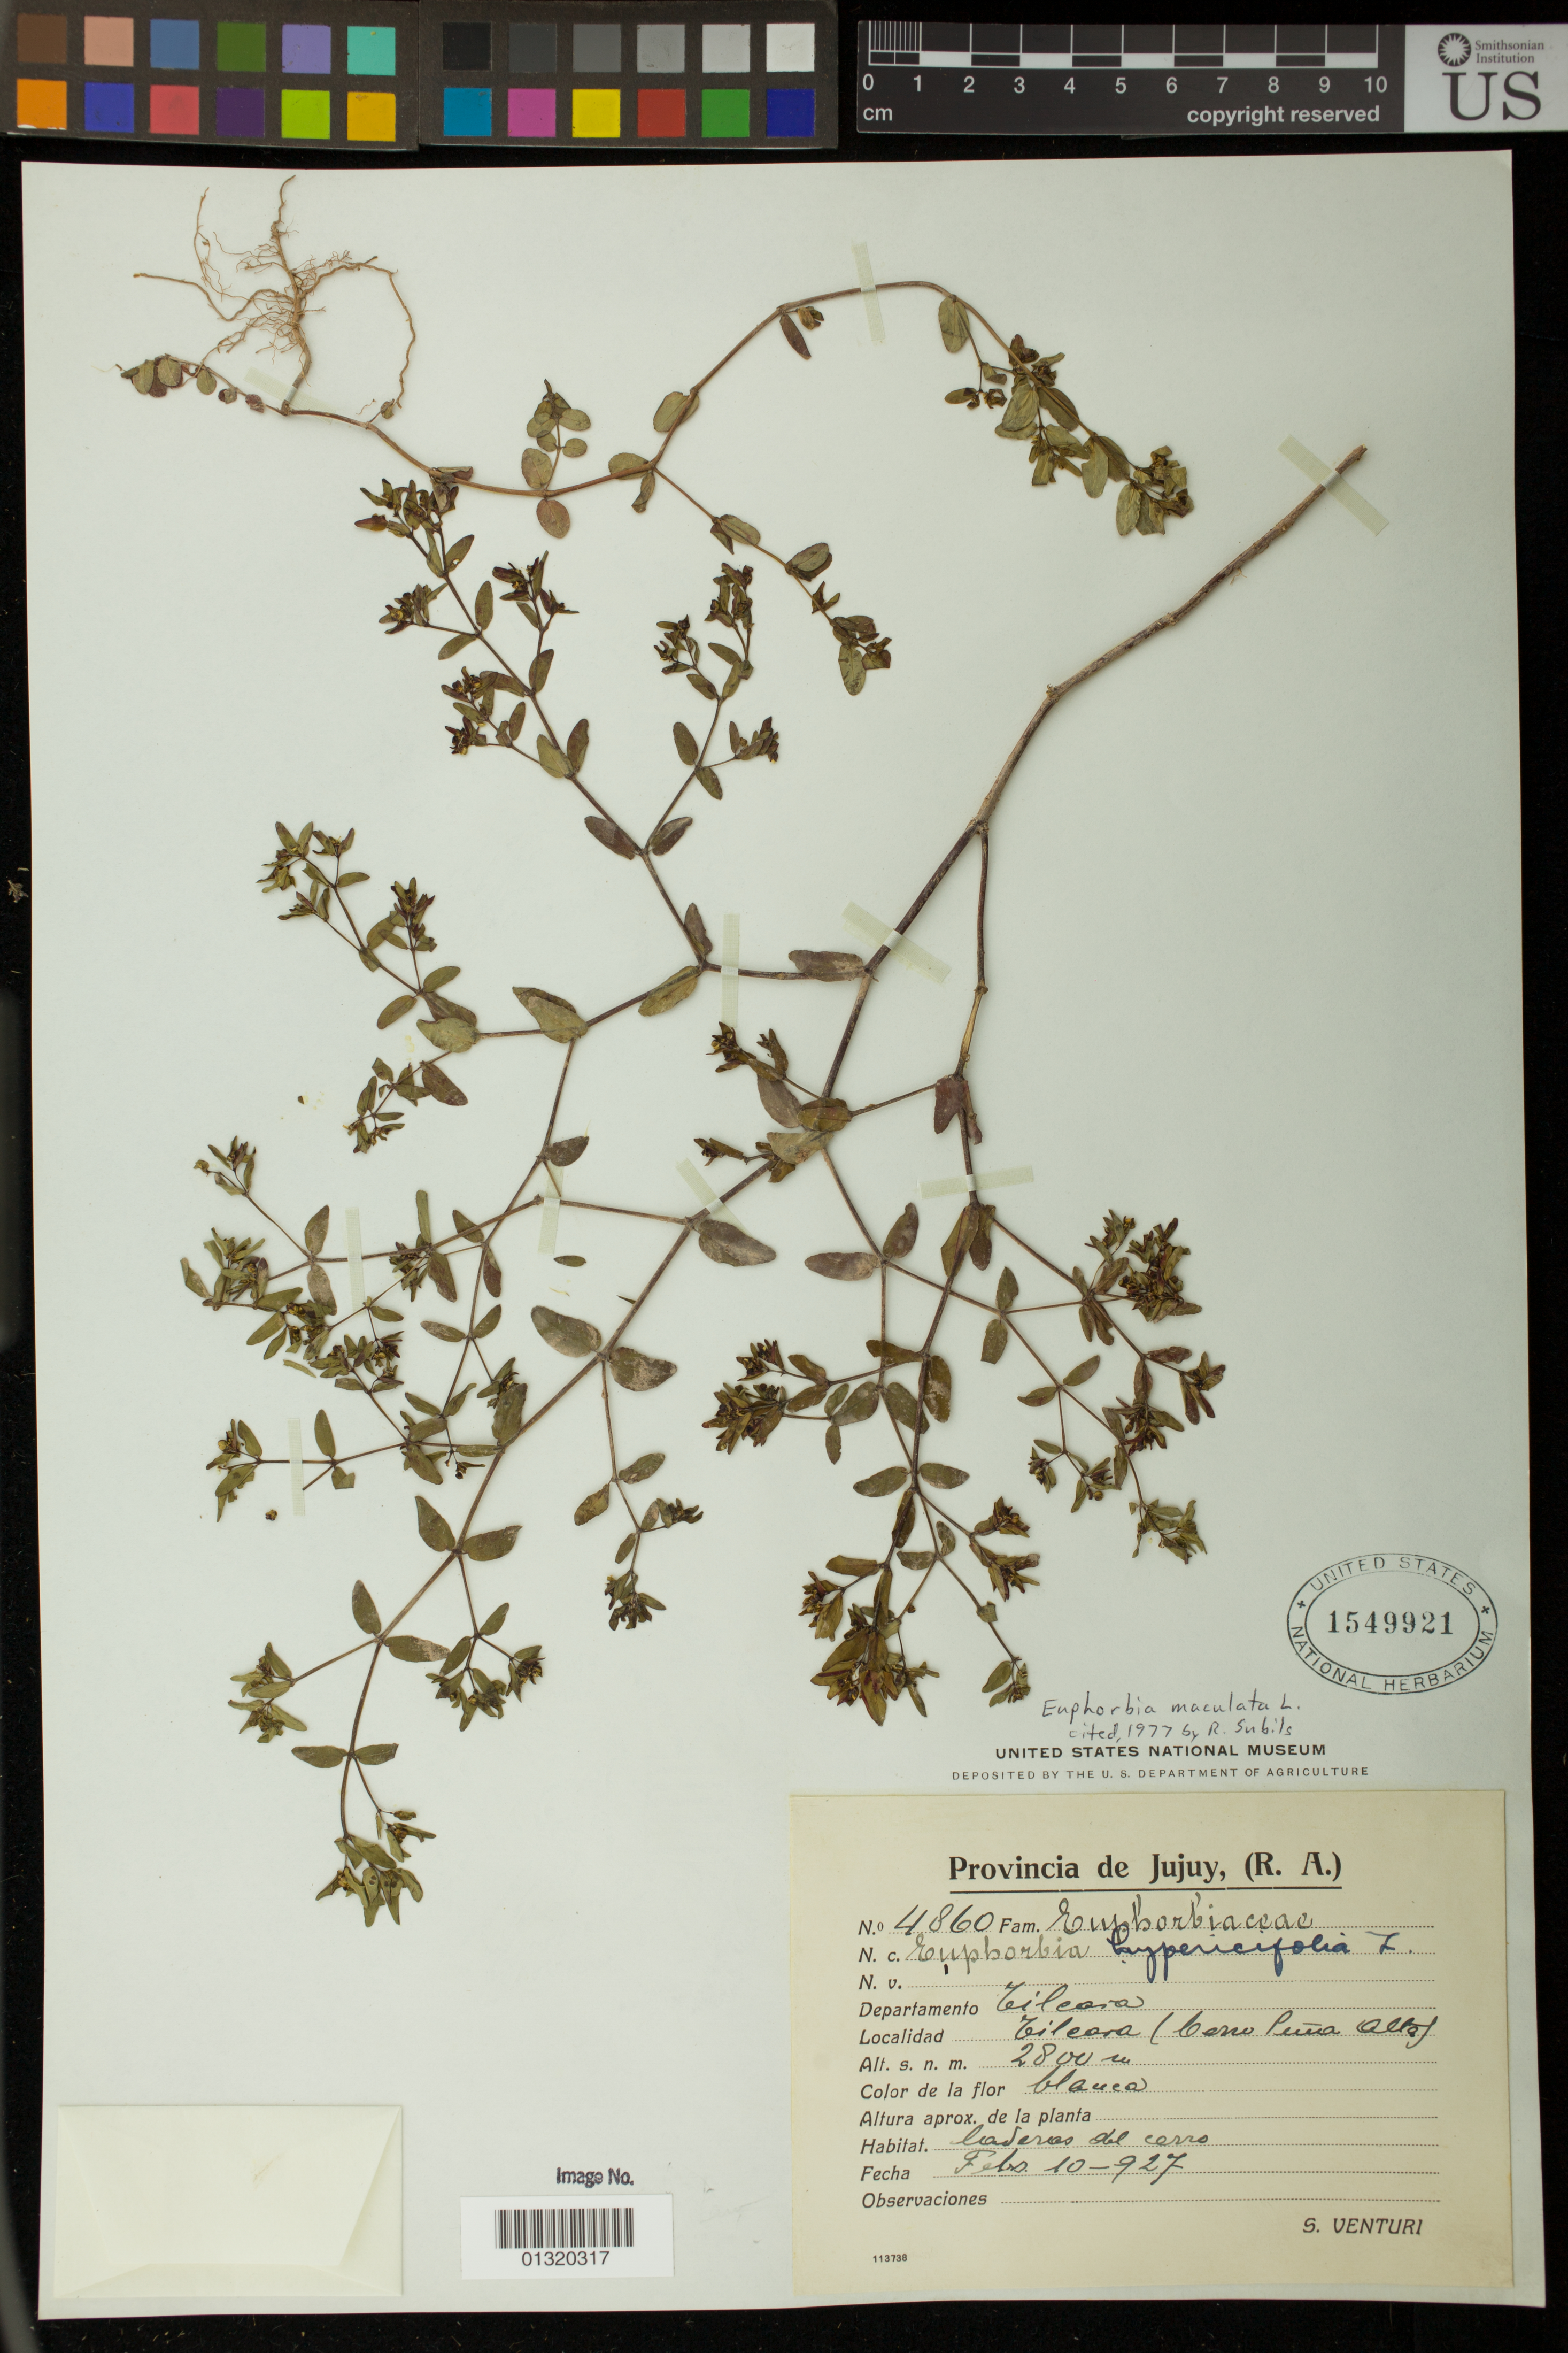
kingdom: Plantae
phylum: Tracheophyta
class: Magnoliopsida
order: Malpighiales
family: Euphorbiaceae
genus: Euphorbia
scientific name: Euphorbia maculata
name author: L.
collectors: S. Venturi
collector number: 4860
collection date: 1927-02-10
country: Argentina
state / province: Jujuy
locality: Tilcara, (Cerro [[Punta]] Alta)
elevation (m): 2800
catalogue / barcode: US 1549921